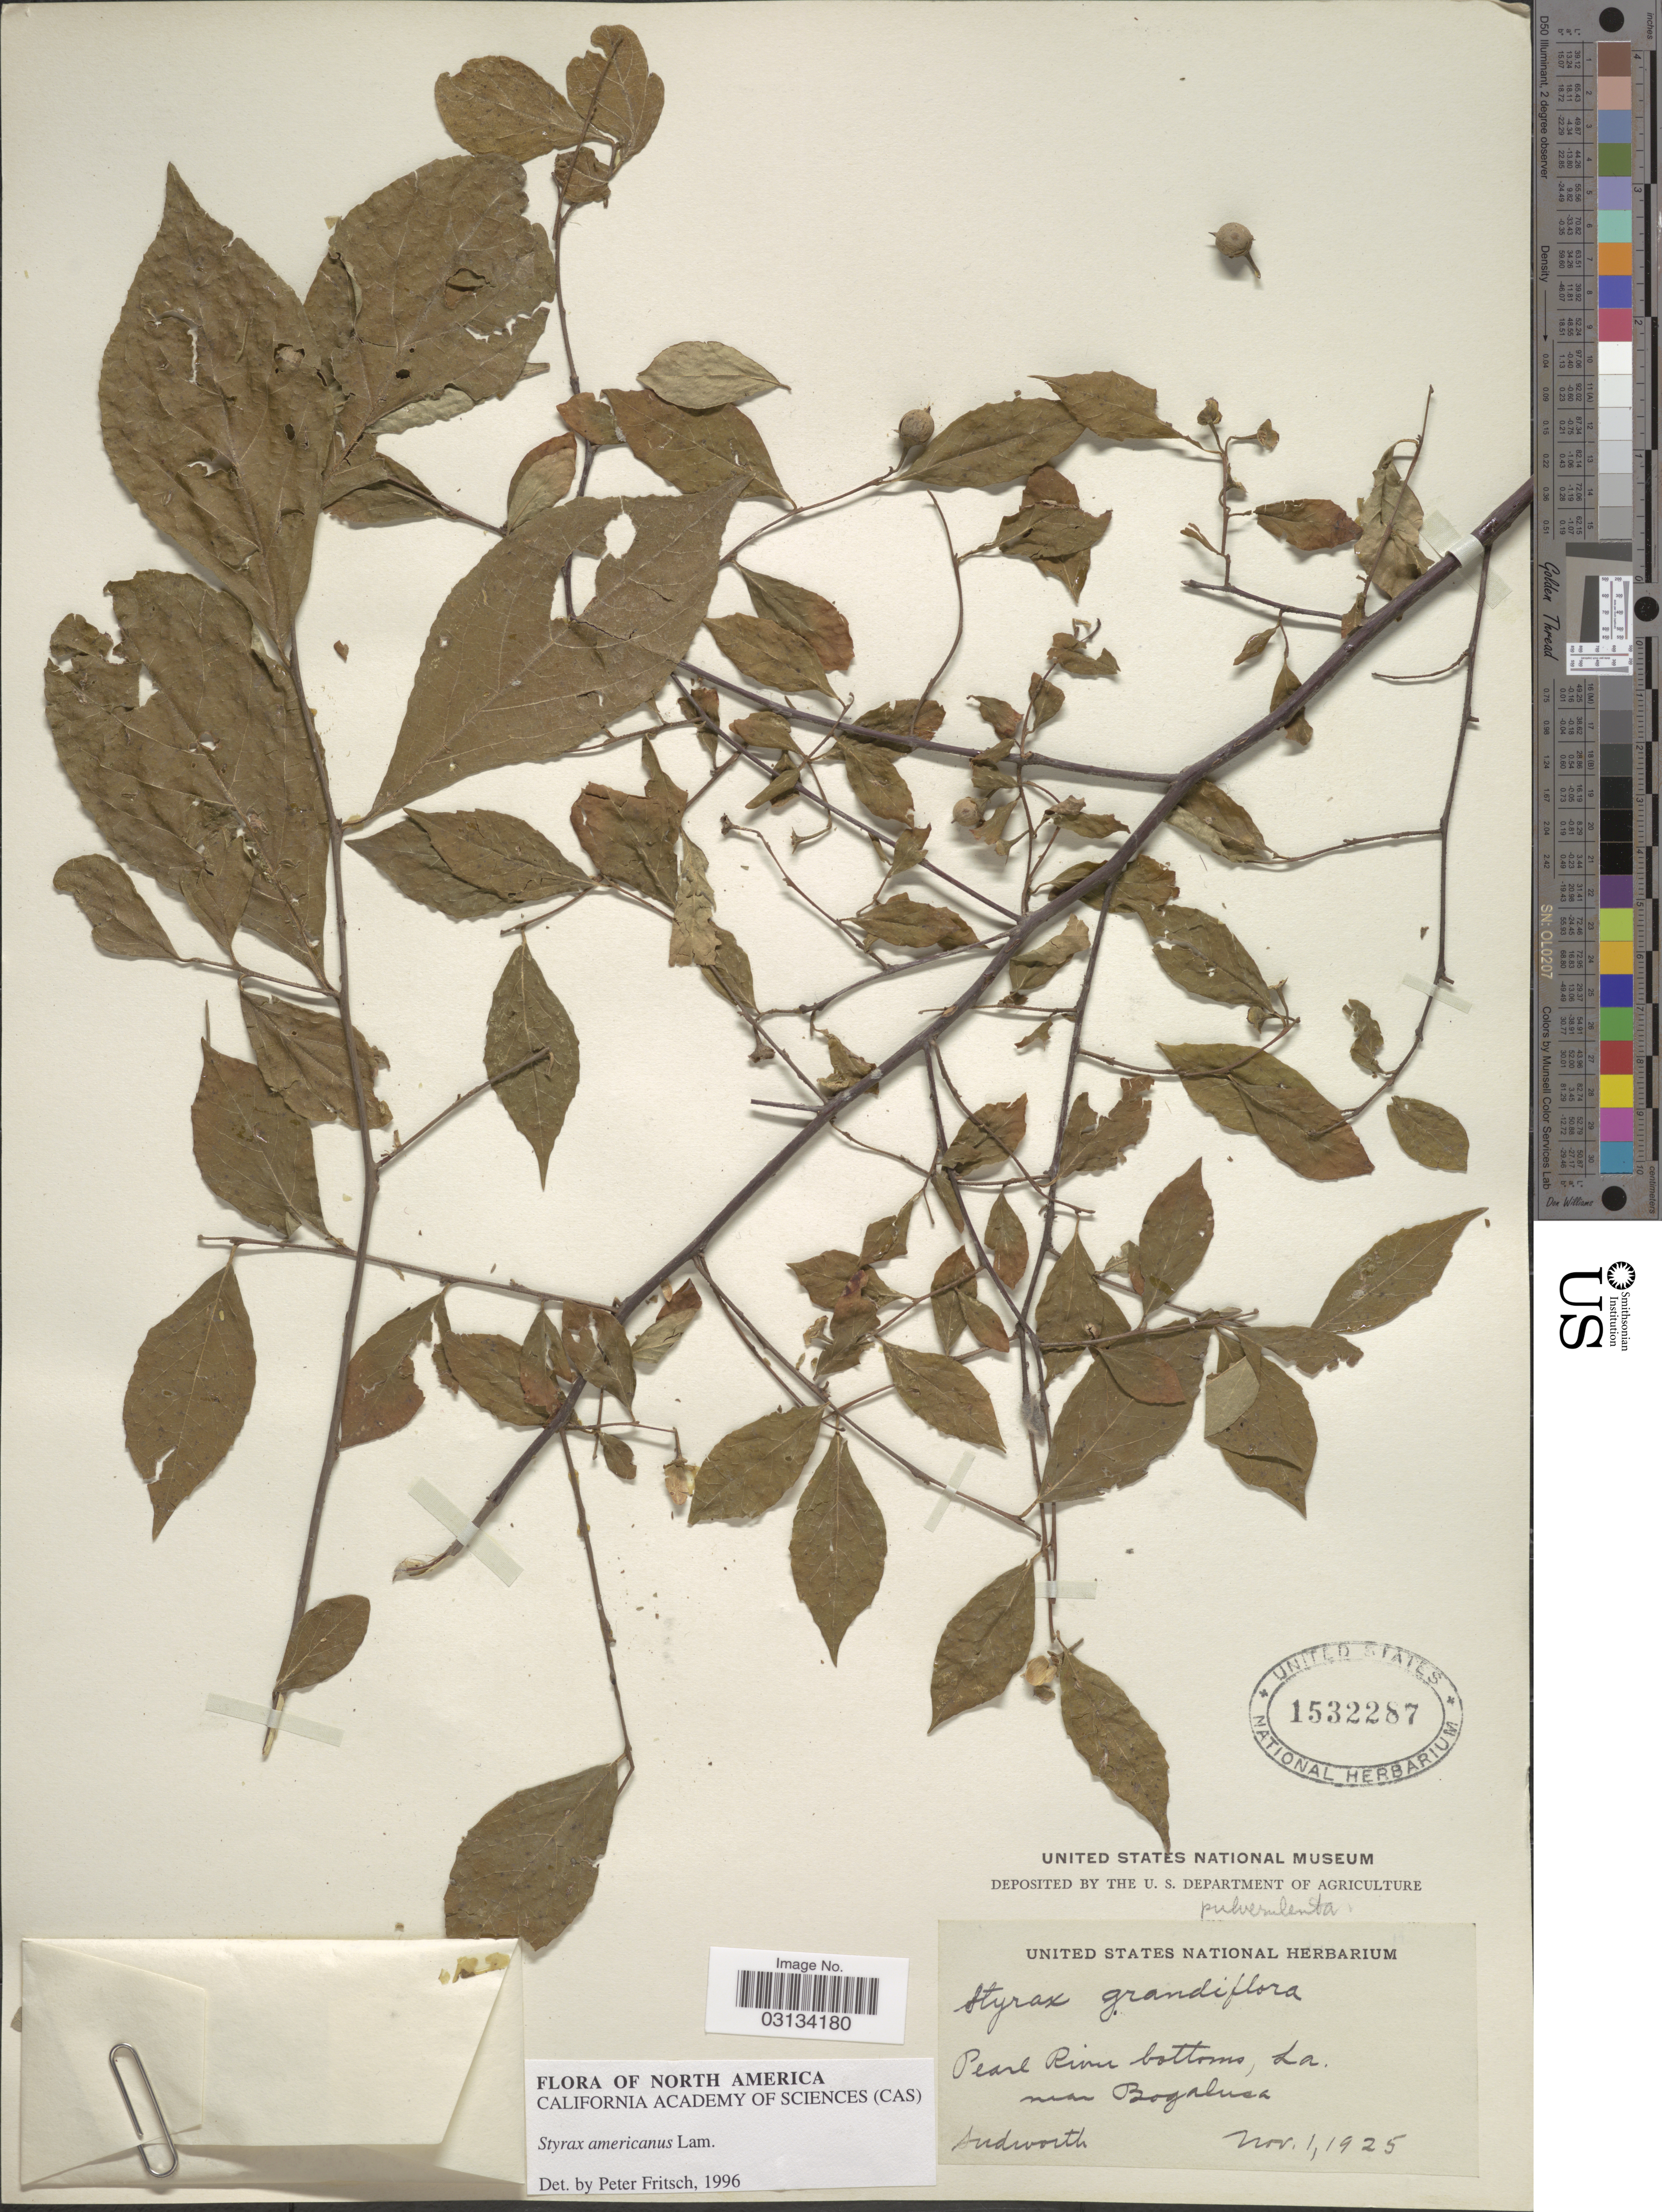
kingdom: Plantae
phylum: Tracheophyta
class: Magnoliopsida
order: Ericales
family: Styracaceae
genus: Styrax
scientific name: Styrax americanus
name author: Lam.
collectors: Sudworth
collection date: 1925-11-01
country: United States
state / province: Louisiana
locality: Pearl River bottoms, La. near Bogalusa.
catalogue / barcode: US 1532287